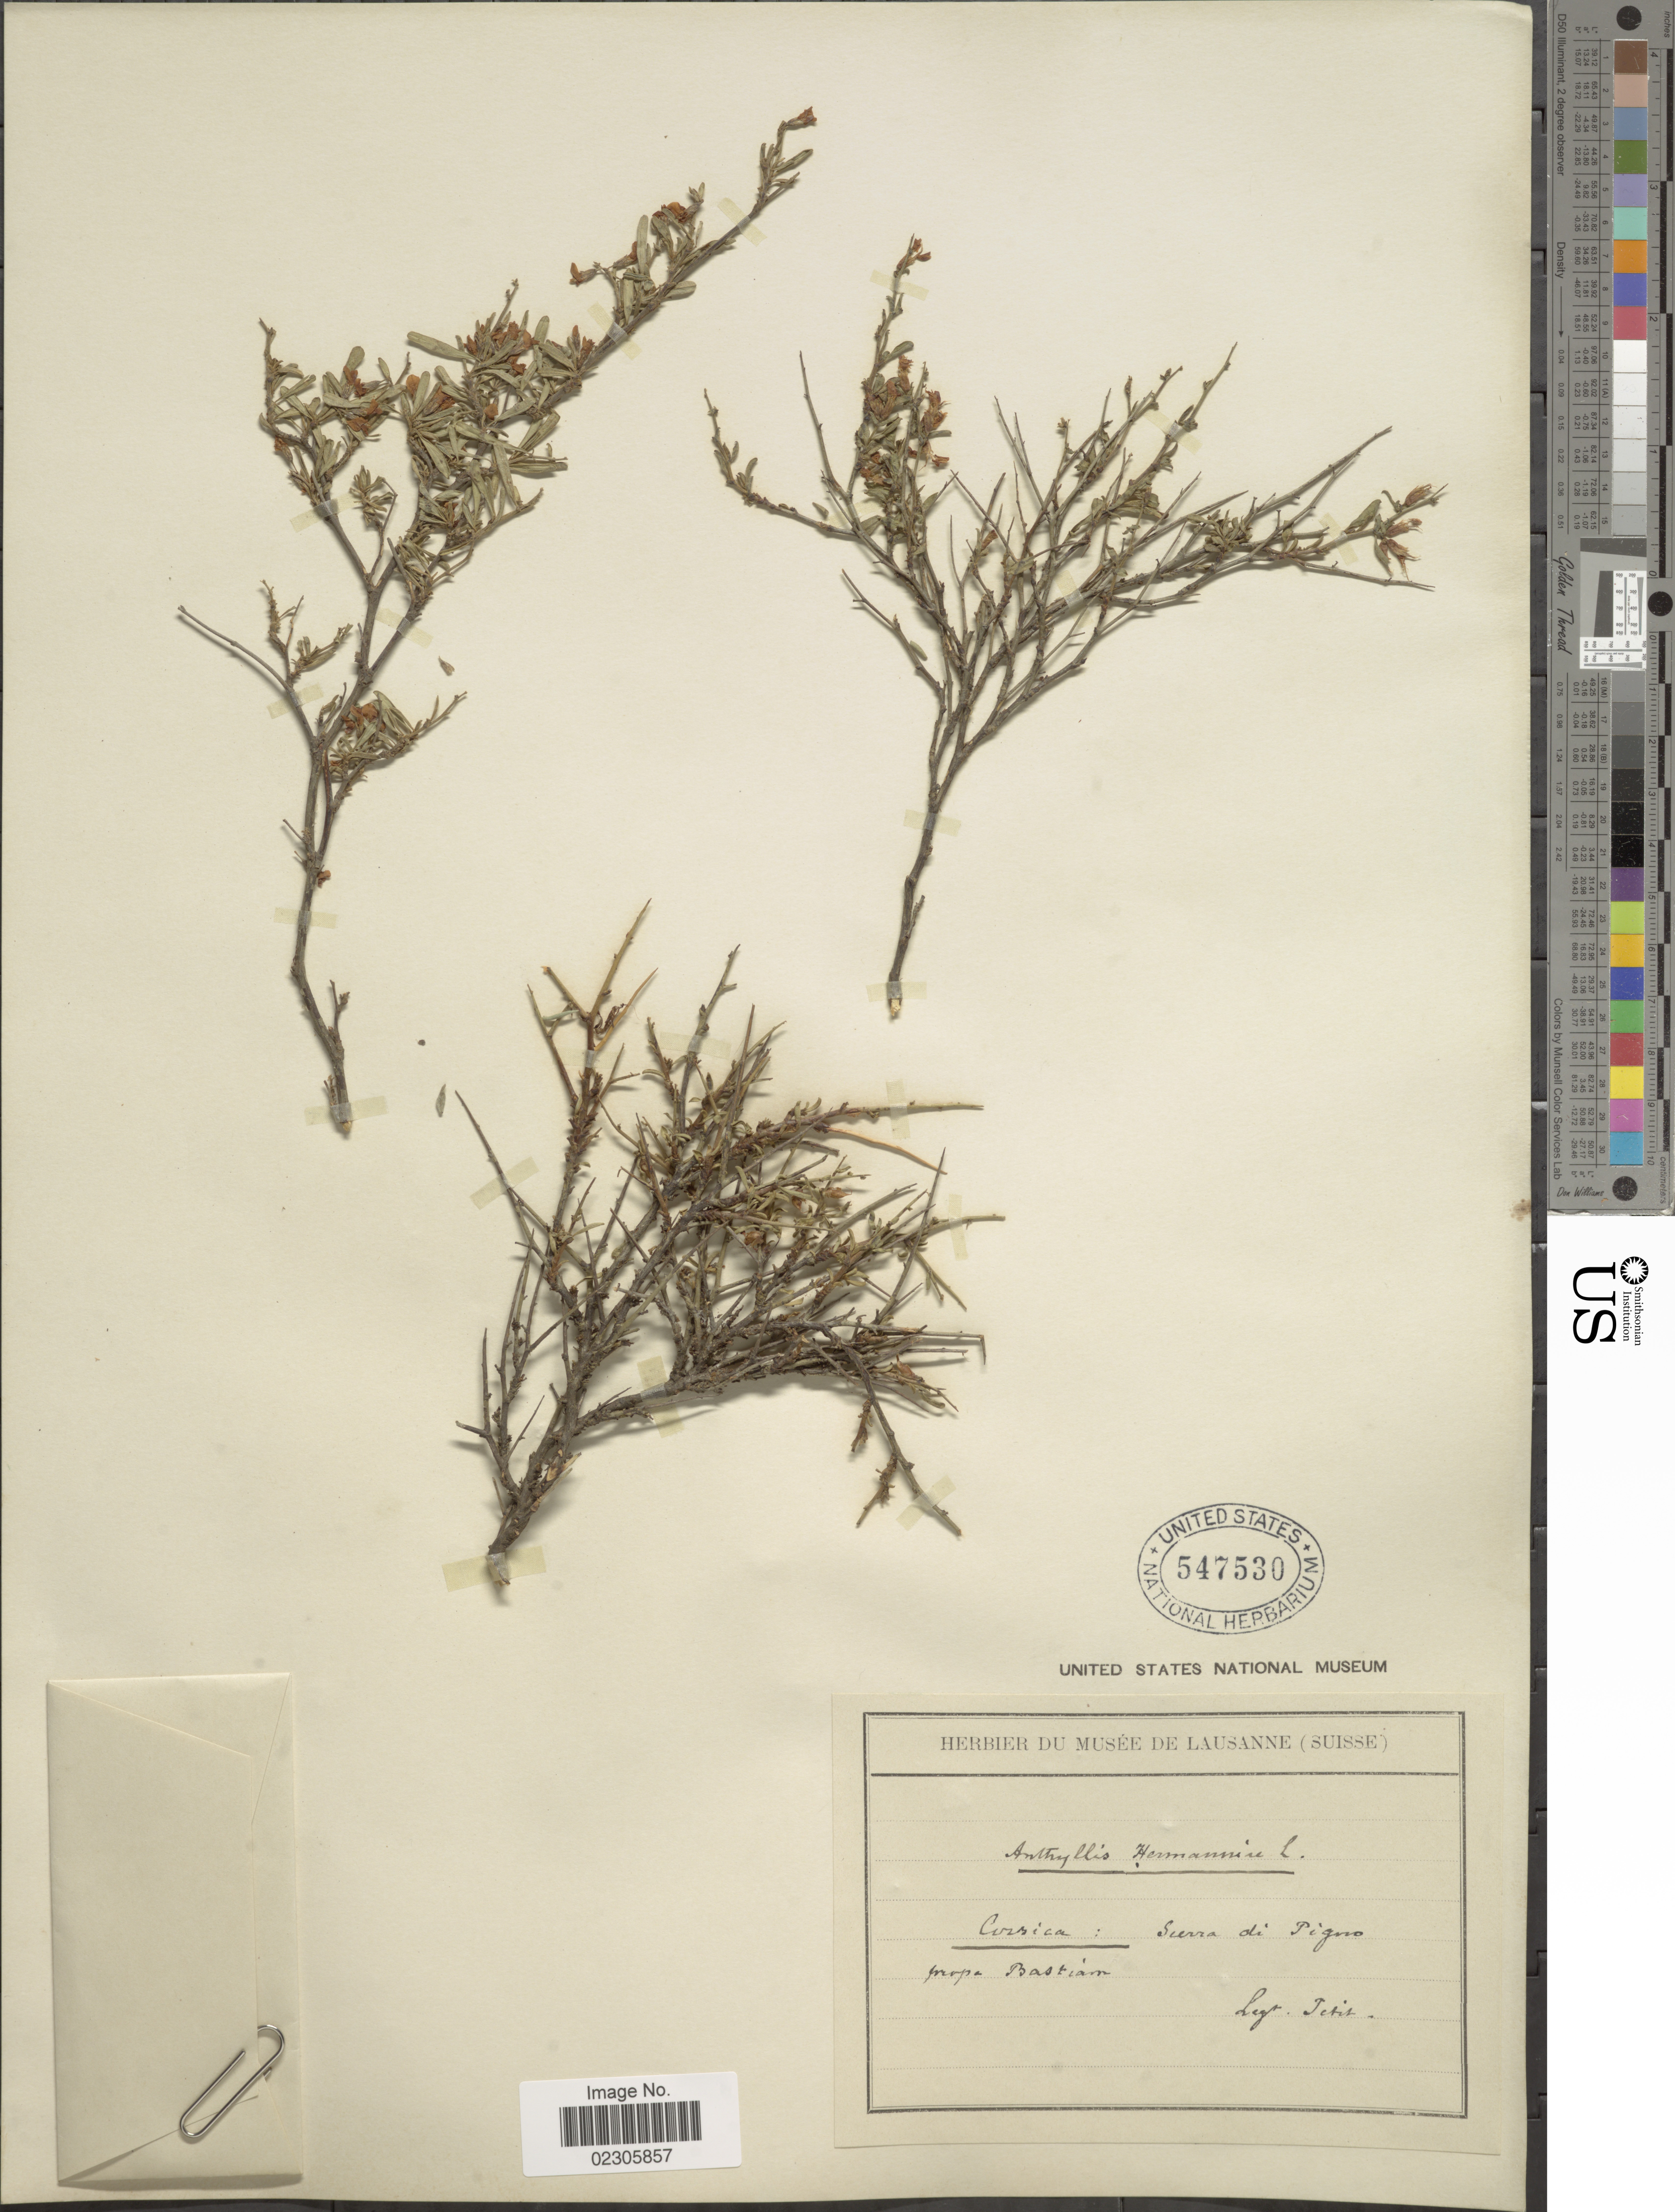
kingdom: Plantae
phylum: Tracheophyta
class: Magnoliopsida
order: Fabales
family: Fabaceae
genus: Anthyllis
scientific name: Anthyllis hermanniae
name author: L.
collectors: Tetis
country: France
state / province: Corsica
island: Corse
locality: Sierra di Pigno prope Bastian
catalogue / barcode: US 547530